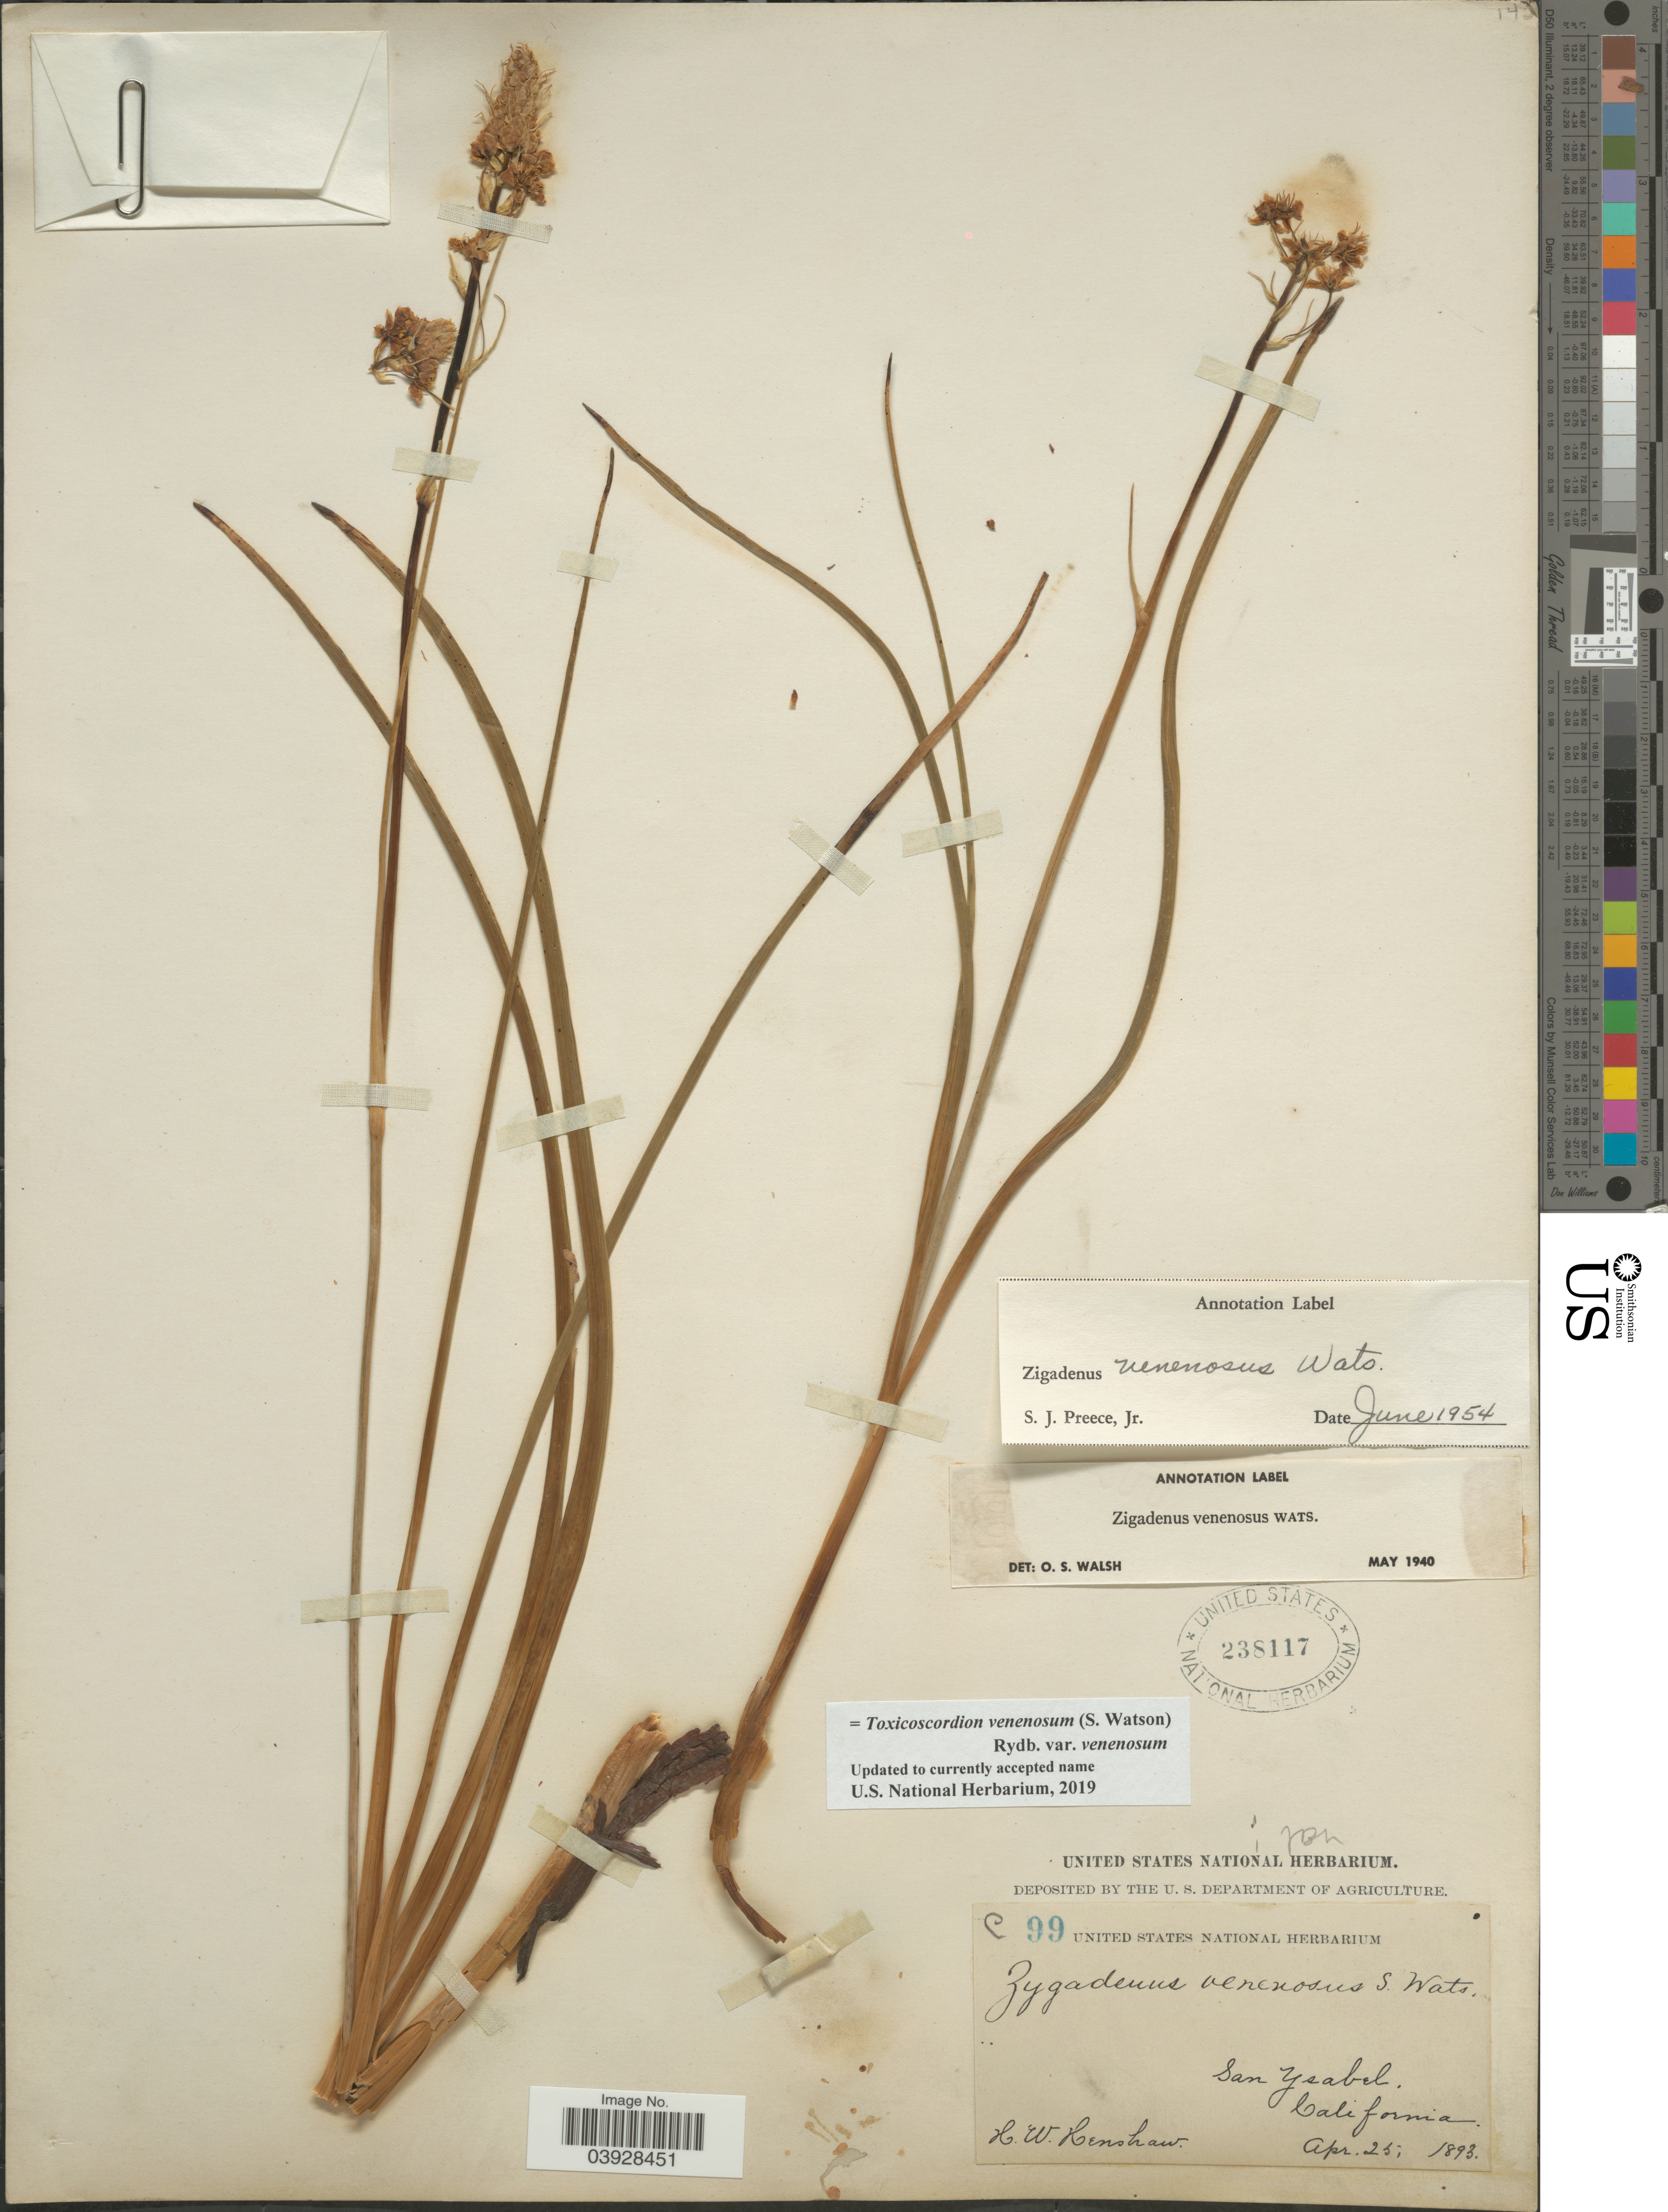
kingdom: Plantae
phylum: Tracheophyta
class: Liliopsida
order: Liliales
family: Melanthiaceae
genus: Toxicoscordion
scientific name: Toxicoscordion venenosum var. gramineum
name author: (Rydb.) Brasher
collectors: H. Henshaw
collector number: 99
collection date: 1893-04-25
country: United States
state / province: California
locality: San Ysabel.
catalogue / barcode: US 238117